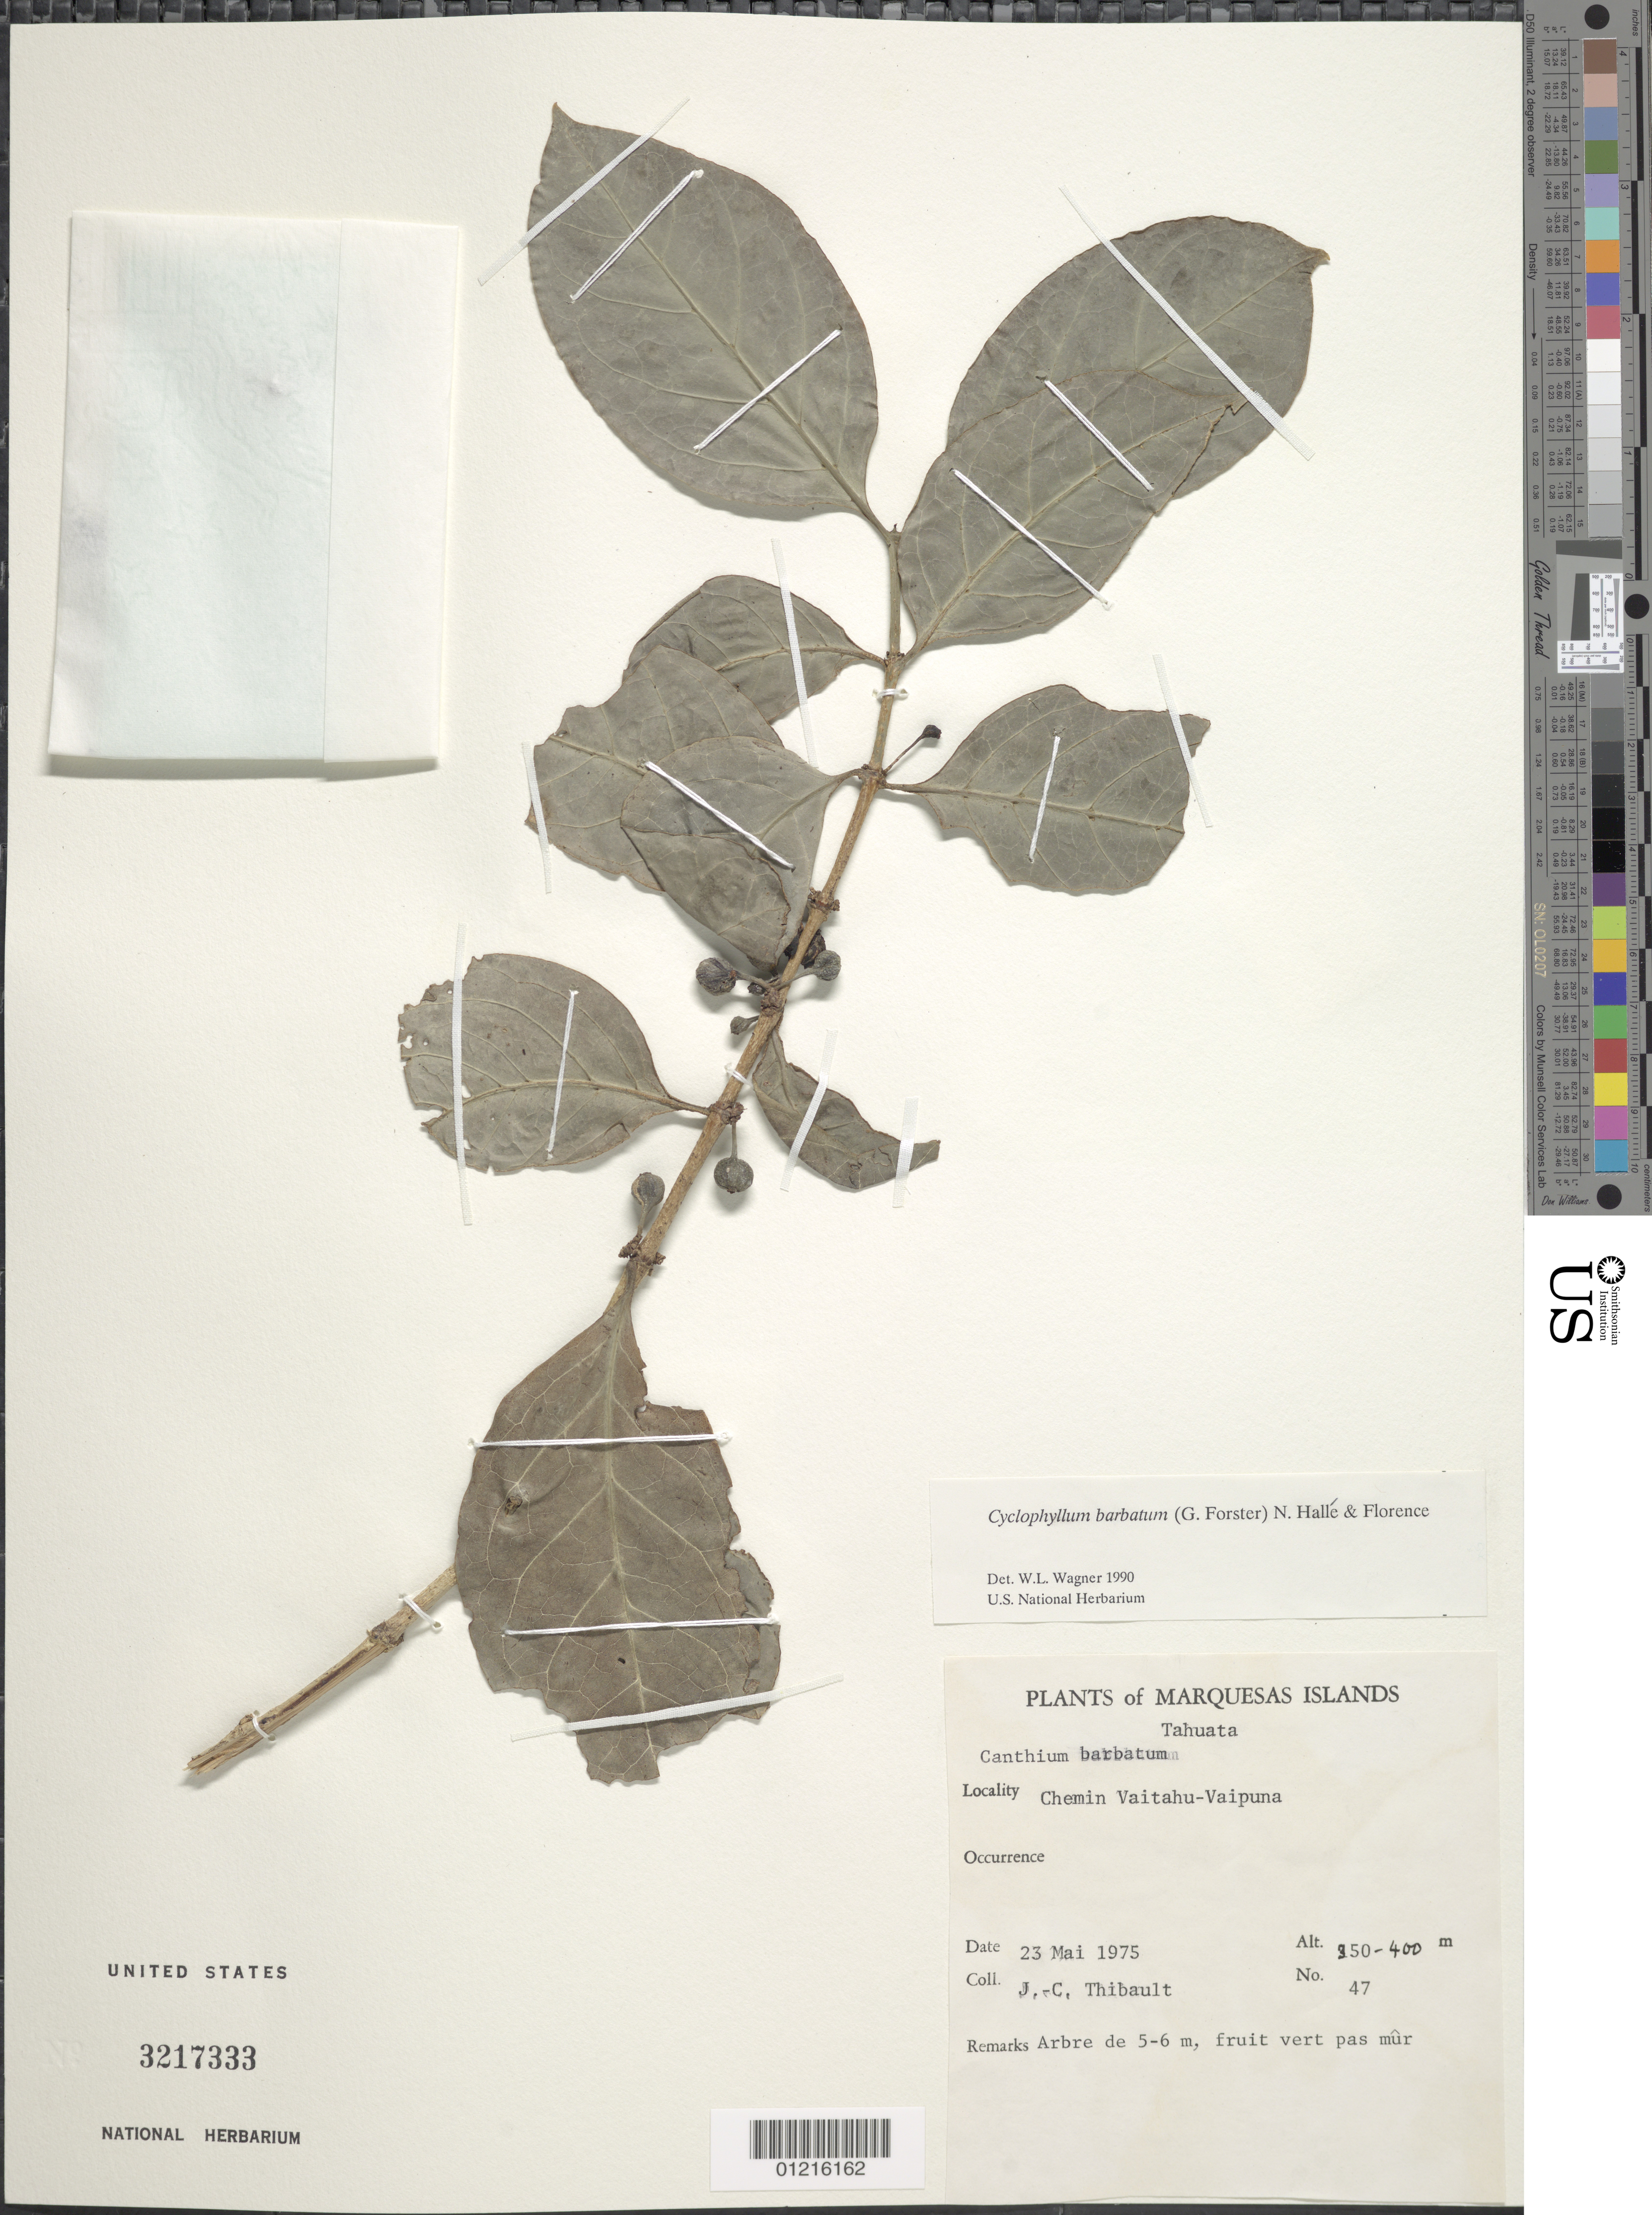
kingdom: Plantae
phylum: Tracheophyta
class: Magnoliopsida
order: Gentianales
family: Rubiaceae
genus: Cyclophyllum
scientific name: Cyclophyllum barbatum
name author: (G. Forst.) N. Hallé & J. Florence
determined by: Wagner, W. L., (BOT), Smithsonian Institution - National Museum of Natural History (UNITED STATES)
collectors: J. Thibault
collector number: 47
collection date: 1975-05-23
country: French Polynesia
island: Tahuata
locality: Chemin Vaitahu-Vaipuna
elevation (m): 350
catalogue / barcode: US 3217333